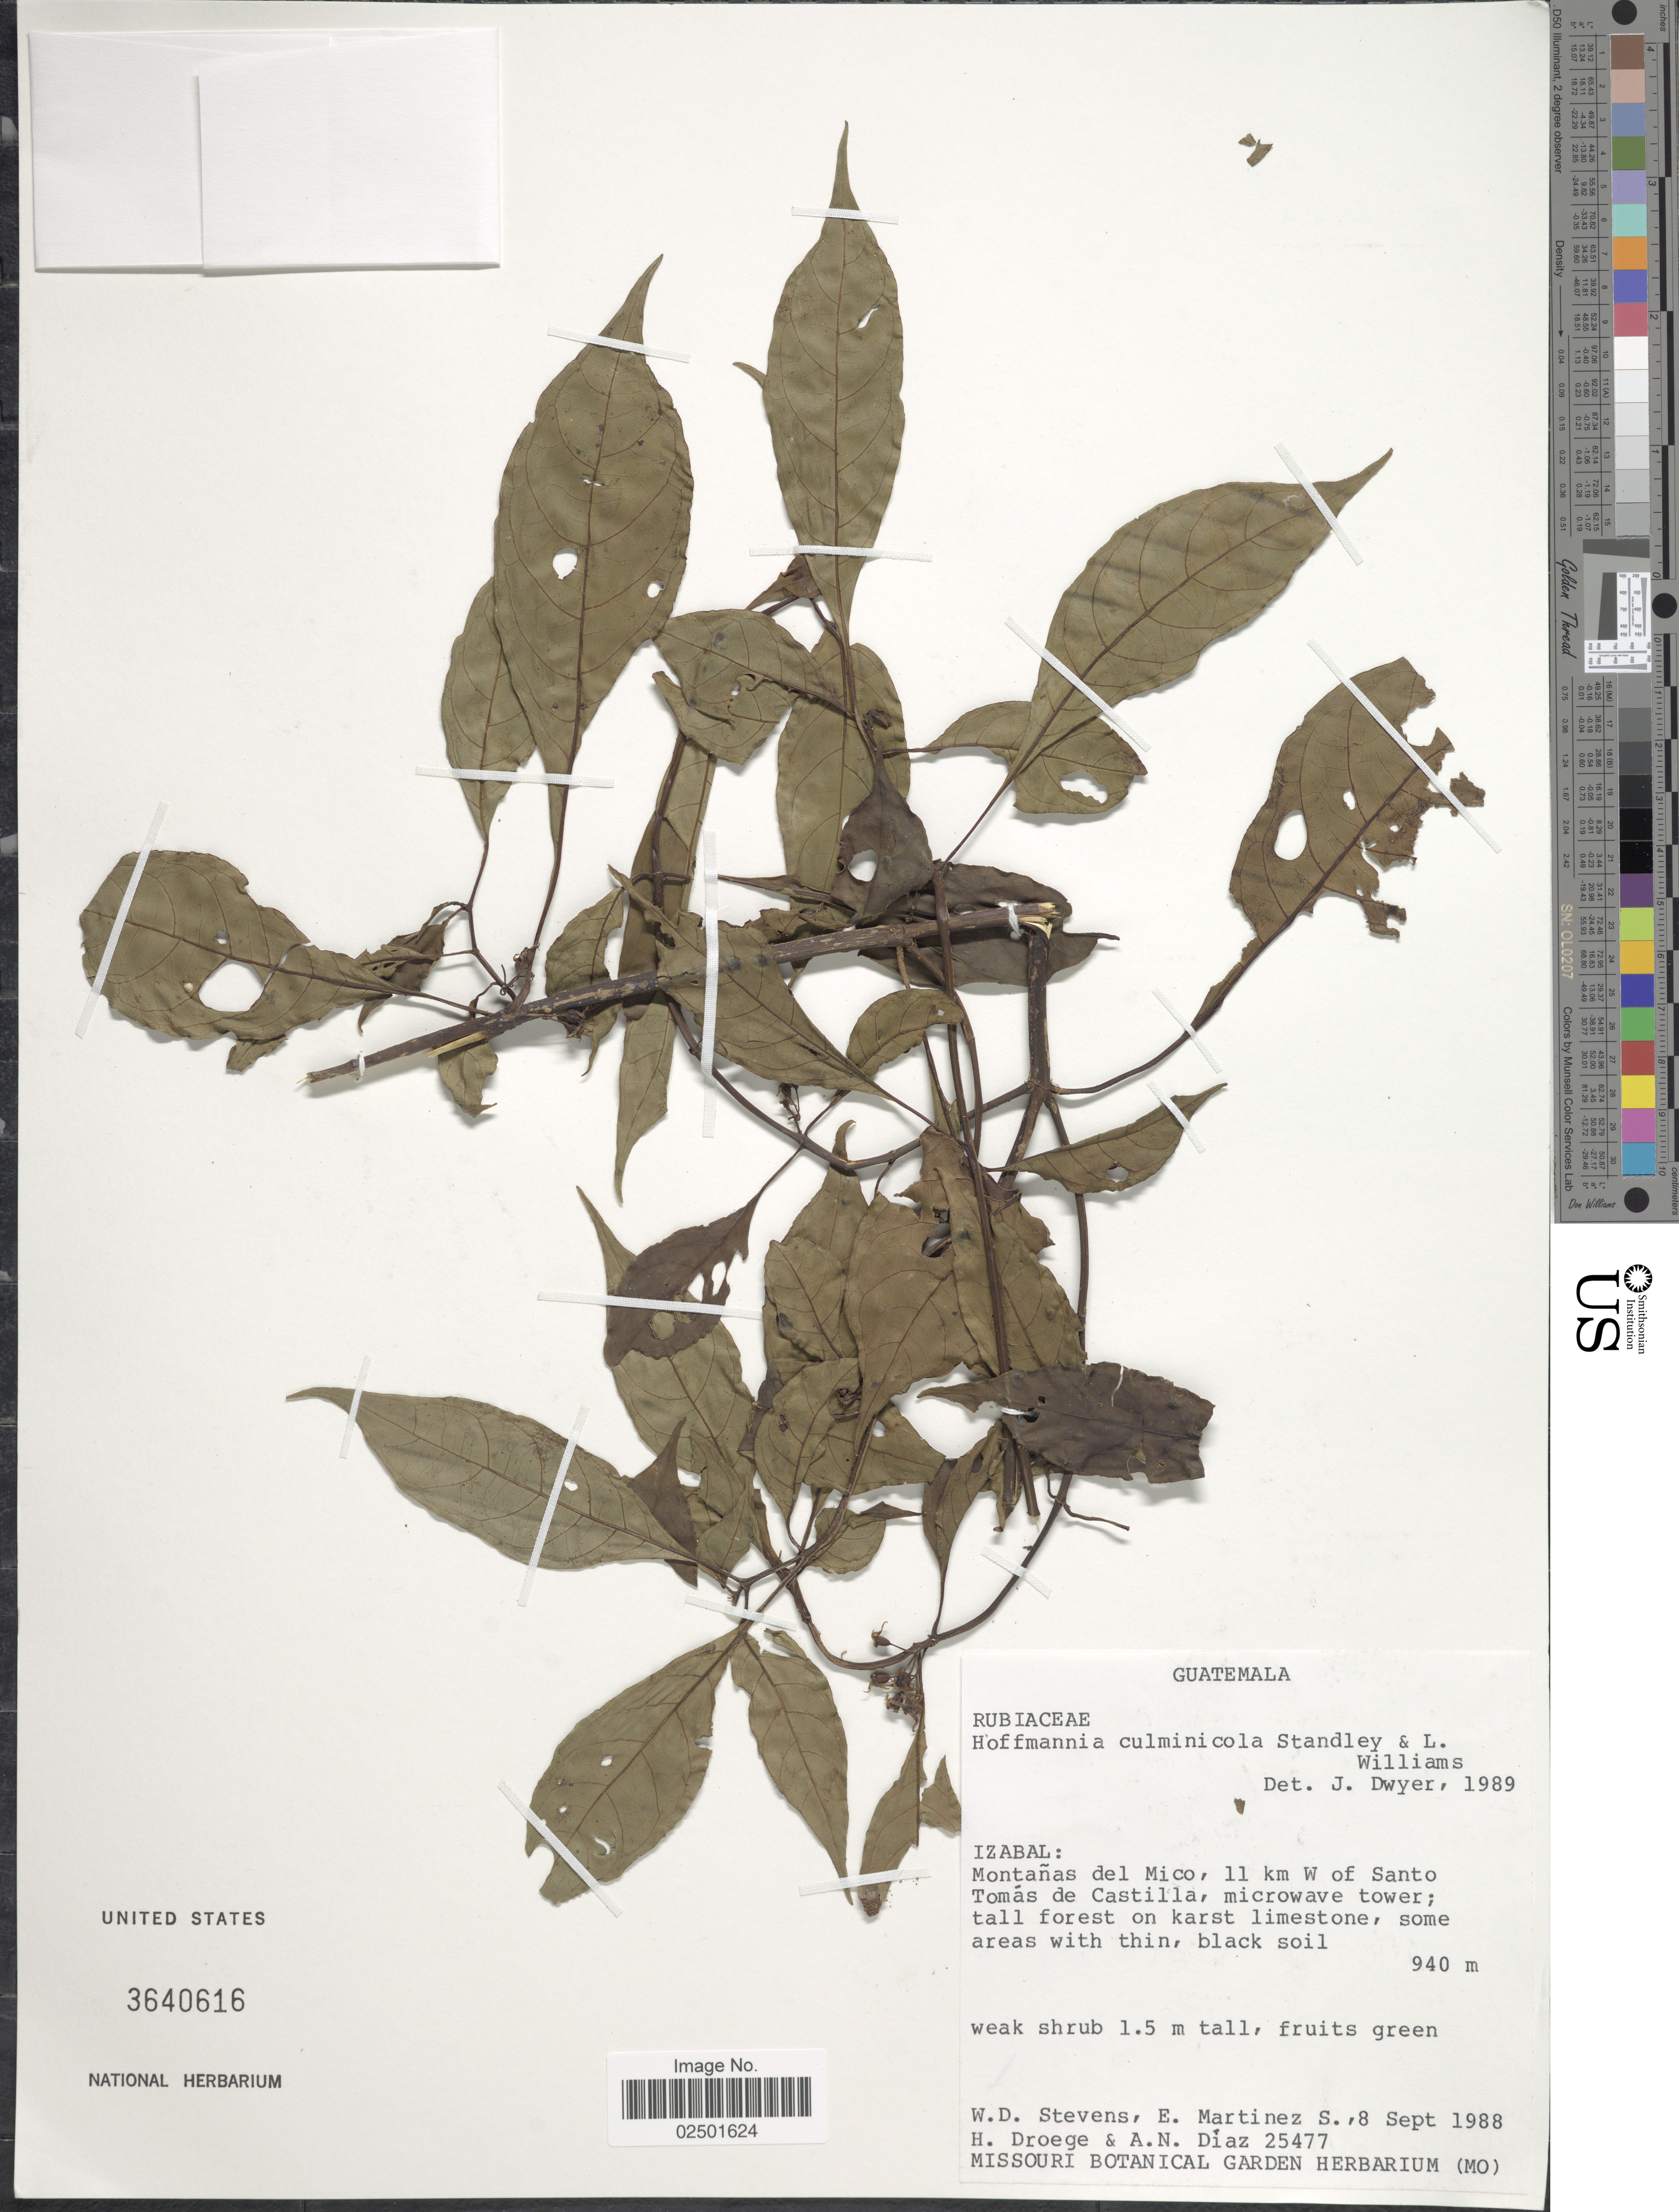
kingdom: Plantae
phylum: Tracheophyta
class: Magnoliopsida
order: Gentianales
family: Rubiaceae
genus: Hoffmannia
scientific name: Hoffmannia culminicola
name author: Standl. & L.O. Williams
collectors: W. D. Stevens, E. M. Martínez S., H. Droege & A. Diaz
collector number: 25477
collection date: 1988-09-08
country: Guatemala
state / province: Izabal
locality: Montañas del Mico, 11 km W of Santo Tomás de Castilla, microwave tower; tall forest on karst limestone, some areas with thin, black soil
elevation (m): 940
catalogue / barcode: US 3640616